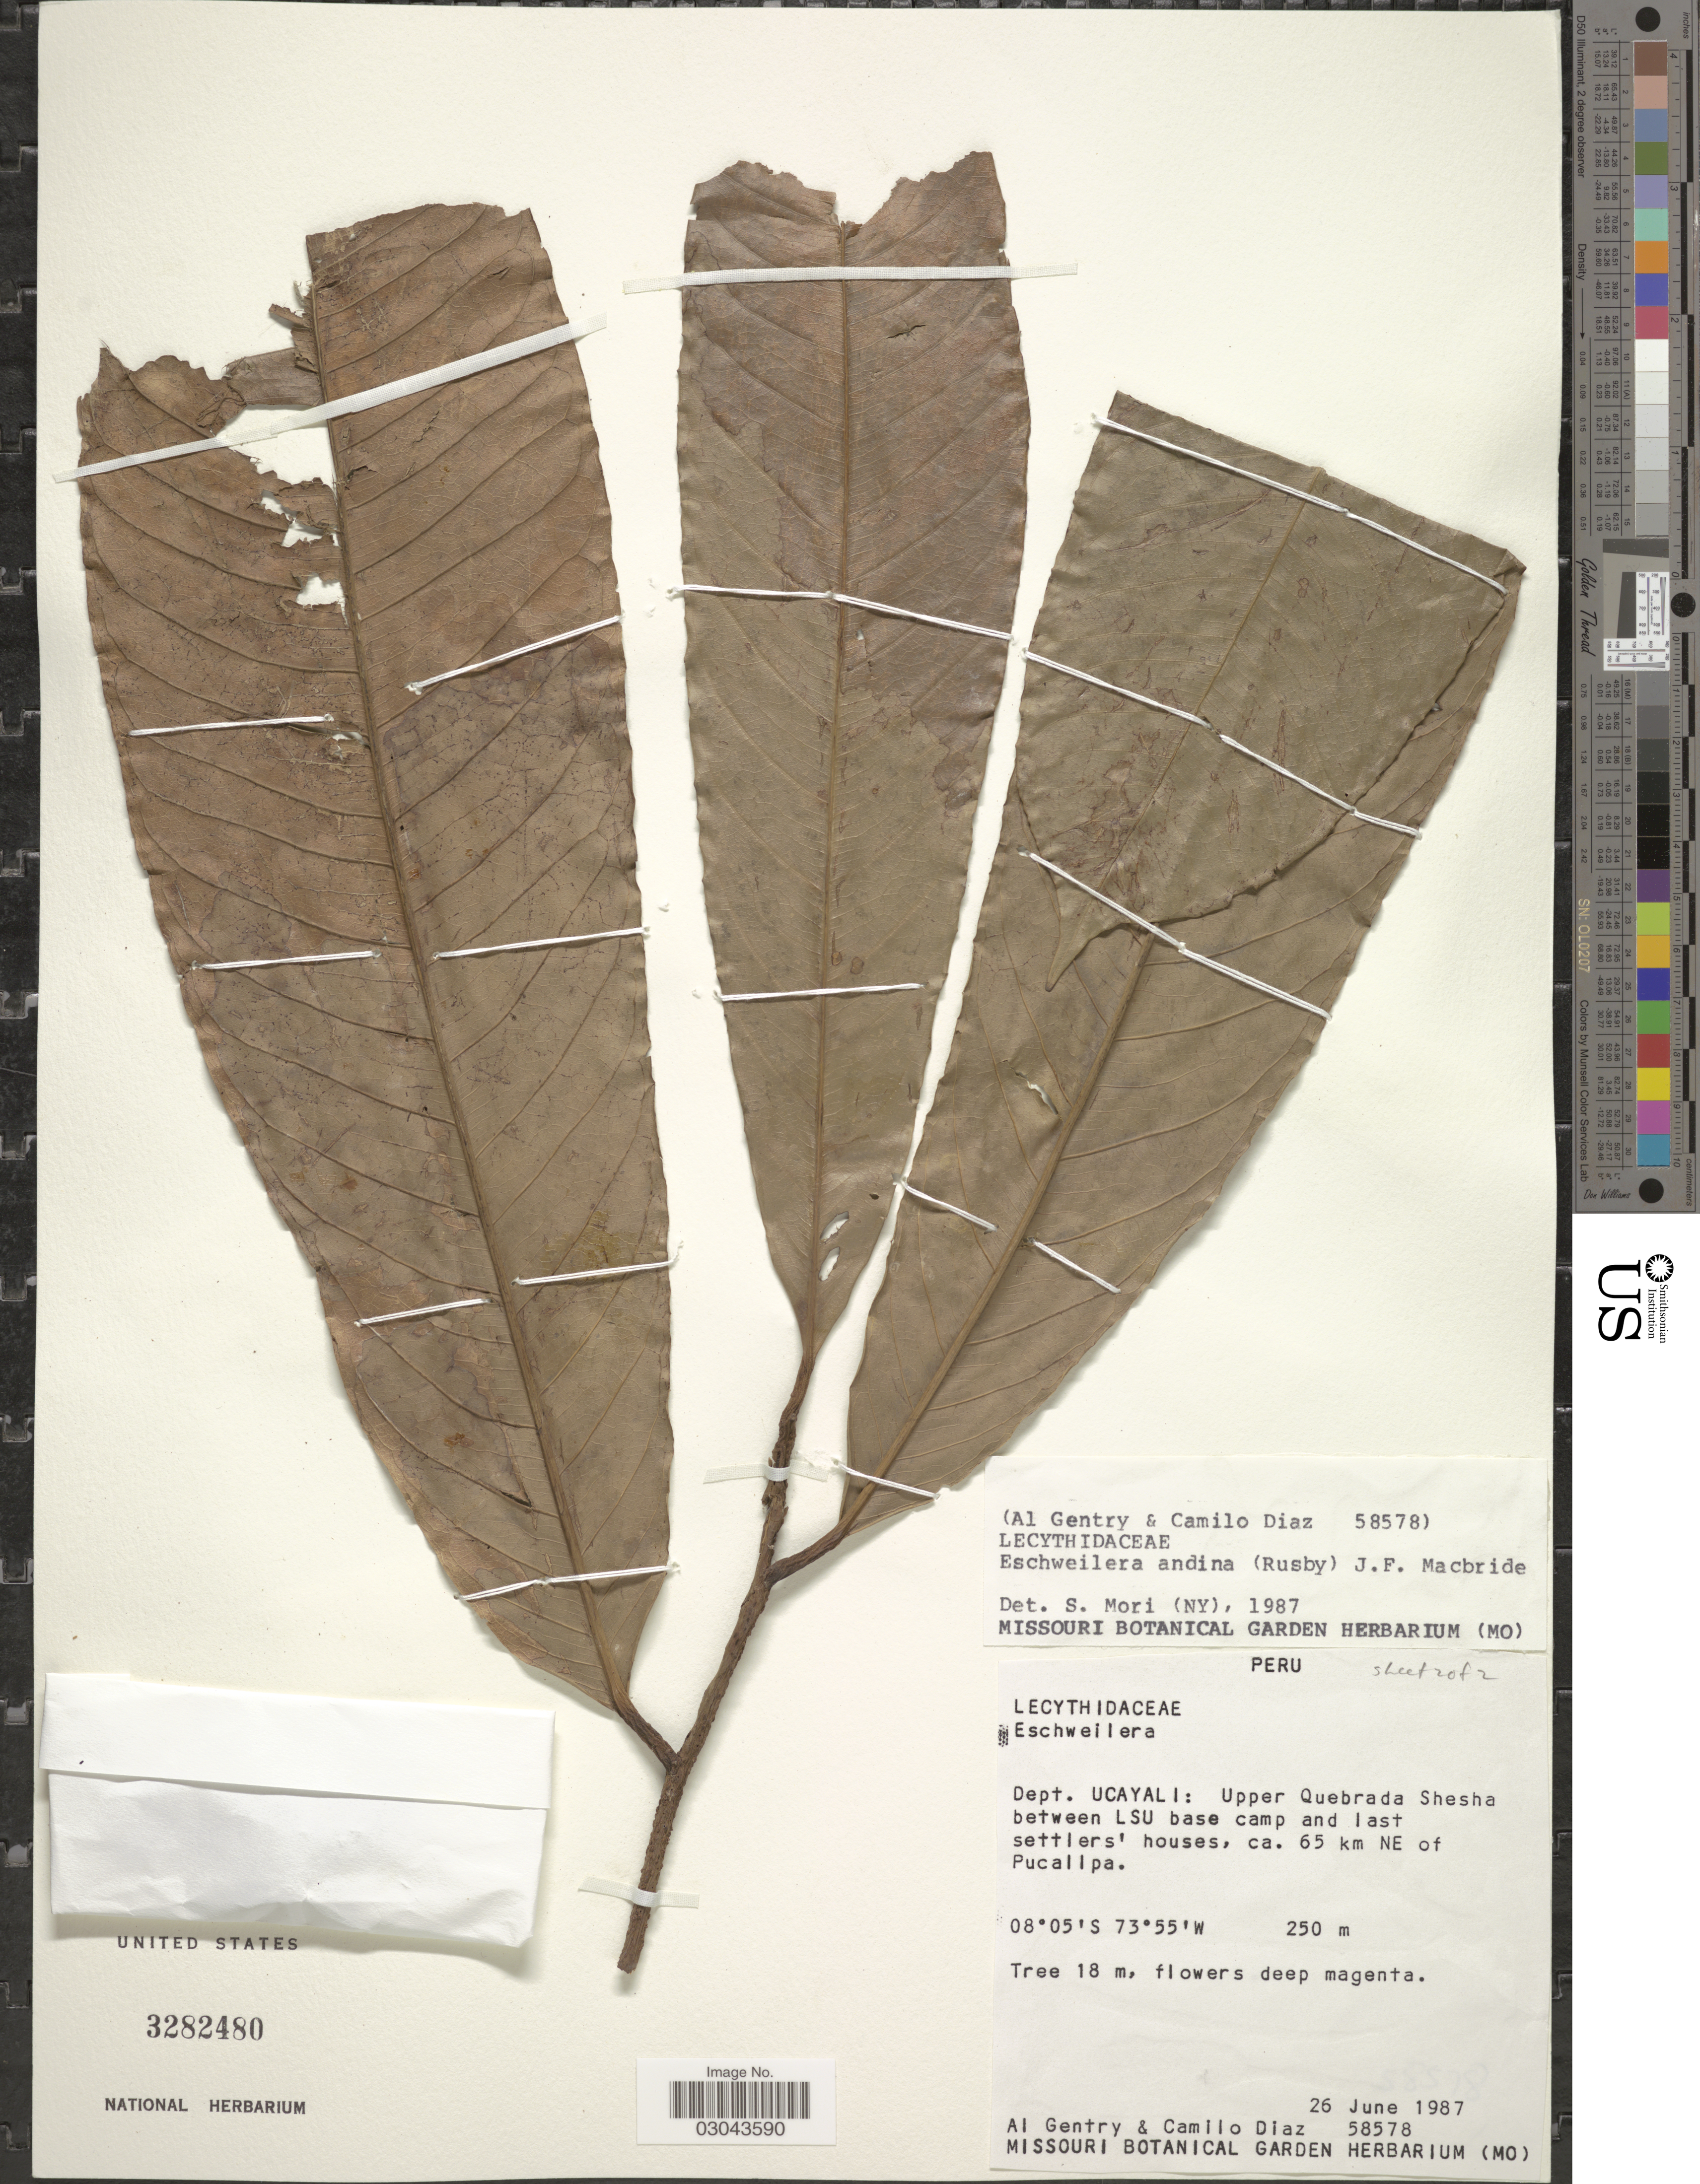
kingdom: Plantae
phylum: Tracheophyta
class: Magnoliopsida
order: Ericales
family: Lecythidaceae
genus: Eschweilera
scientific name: Eschweilera andina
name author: (Rusby) J.F. Macbr.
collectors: A. H. Gentry & C. Díaz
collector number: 58578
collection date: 1987-06-26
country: Peru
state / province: Ucayali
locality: Dept. Ucayali: Upper Quebrada Shesha between LSU base camp and last settlers' houses, ca. 65 km NE of Pucallpa.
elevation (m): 250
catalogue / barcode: US 3282480